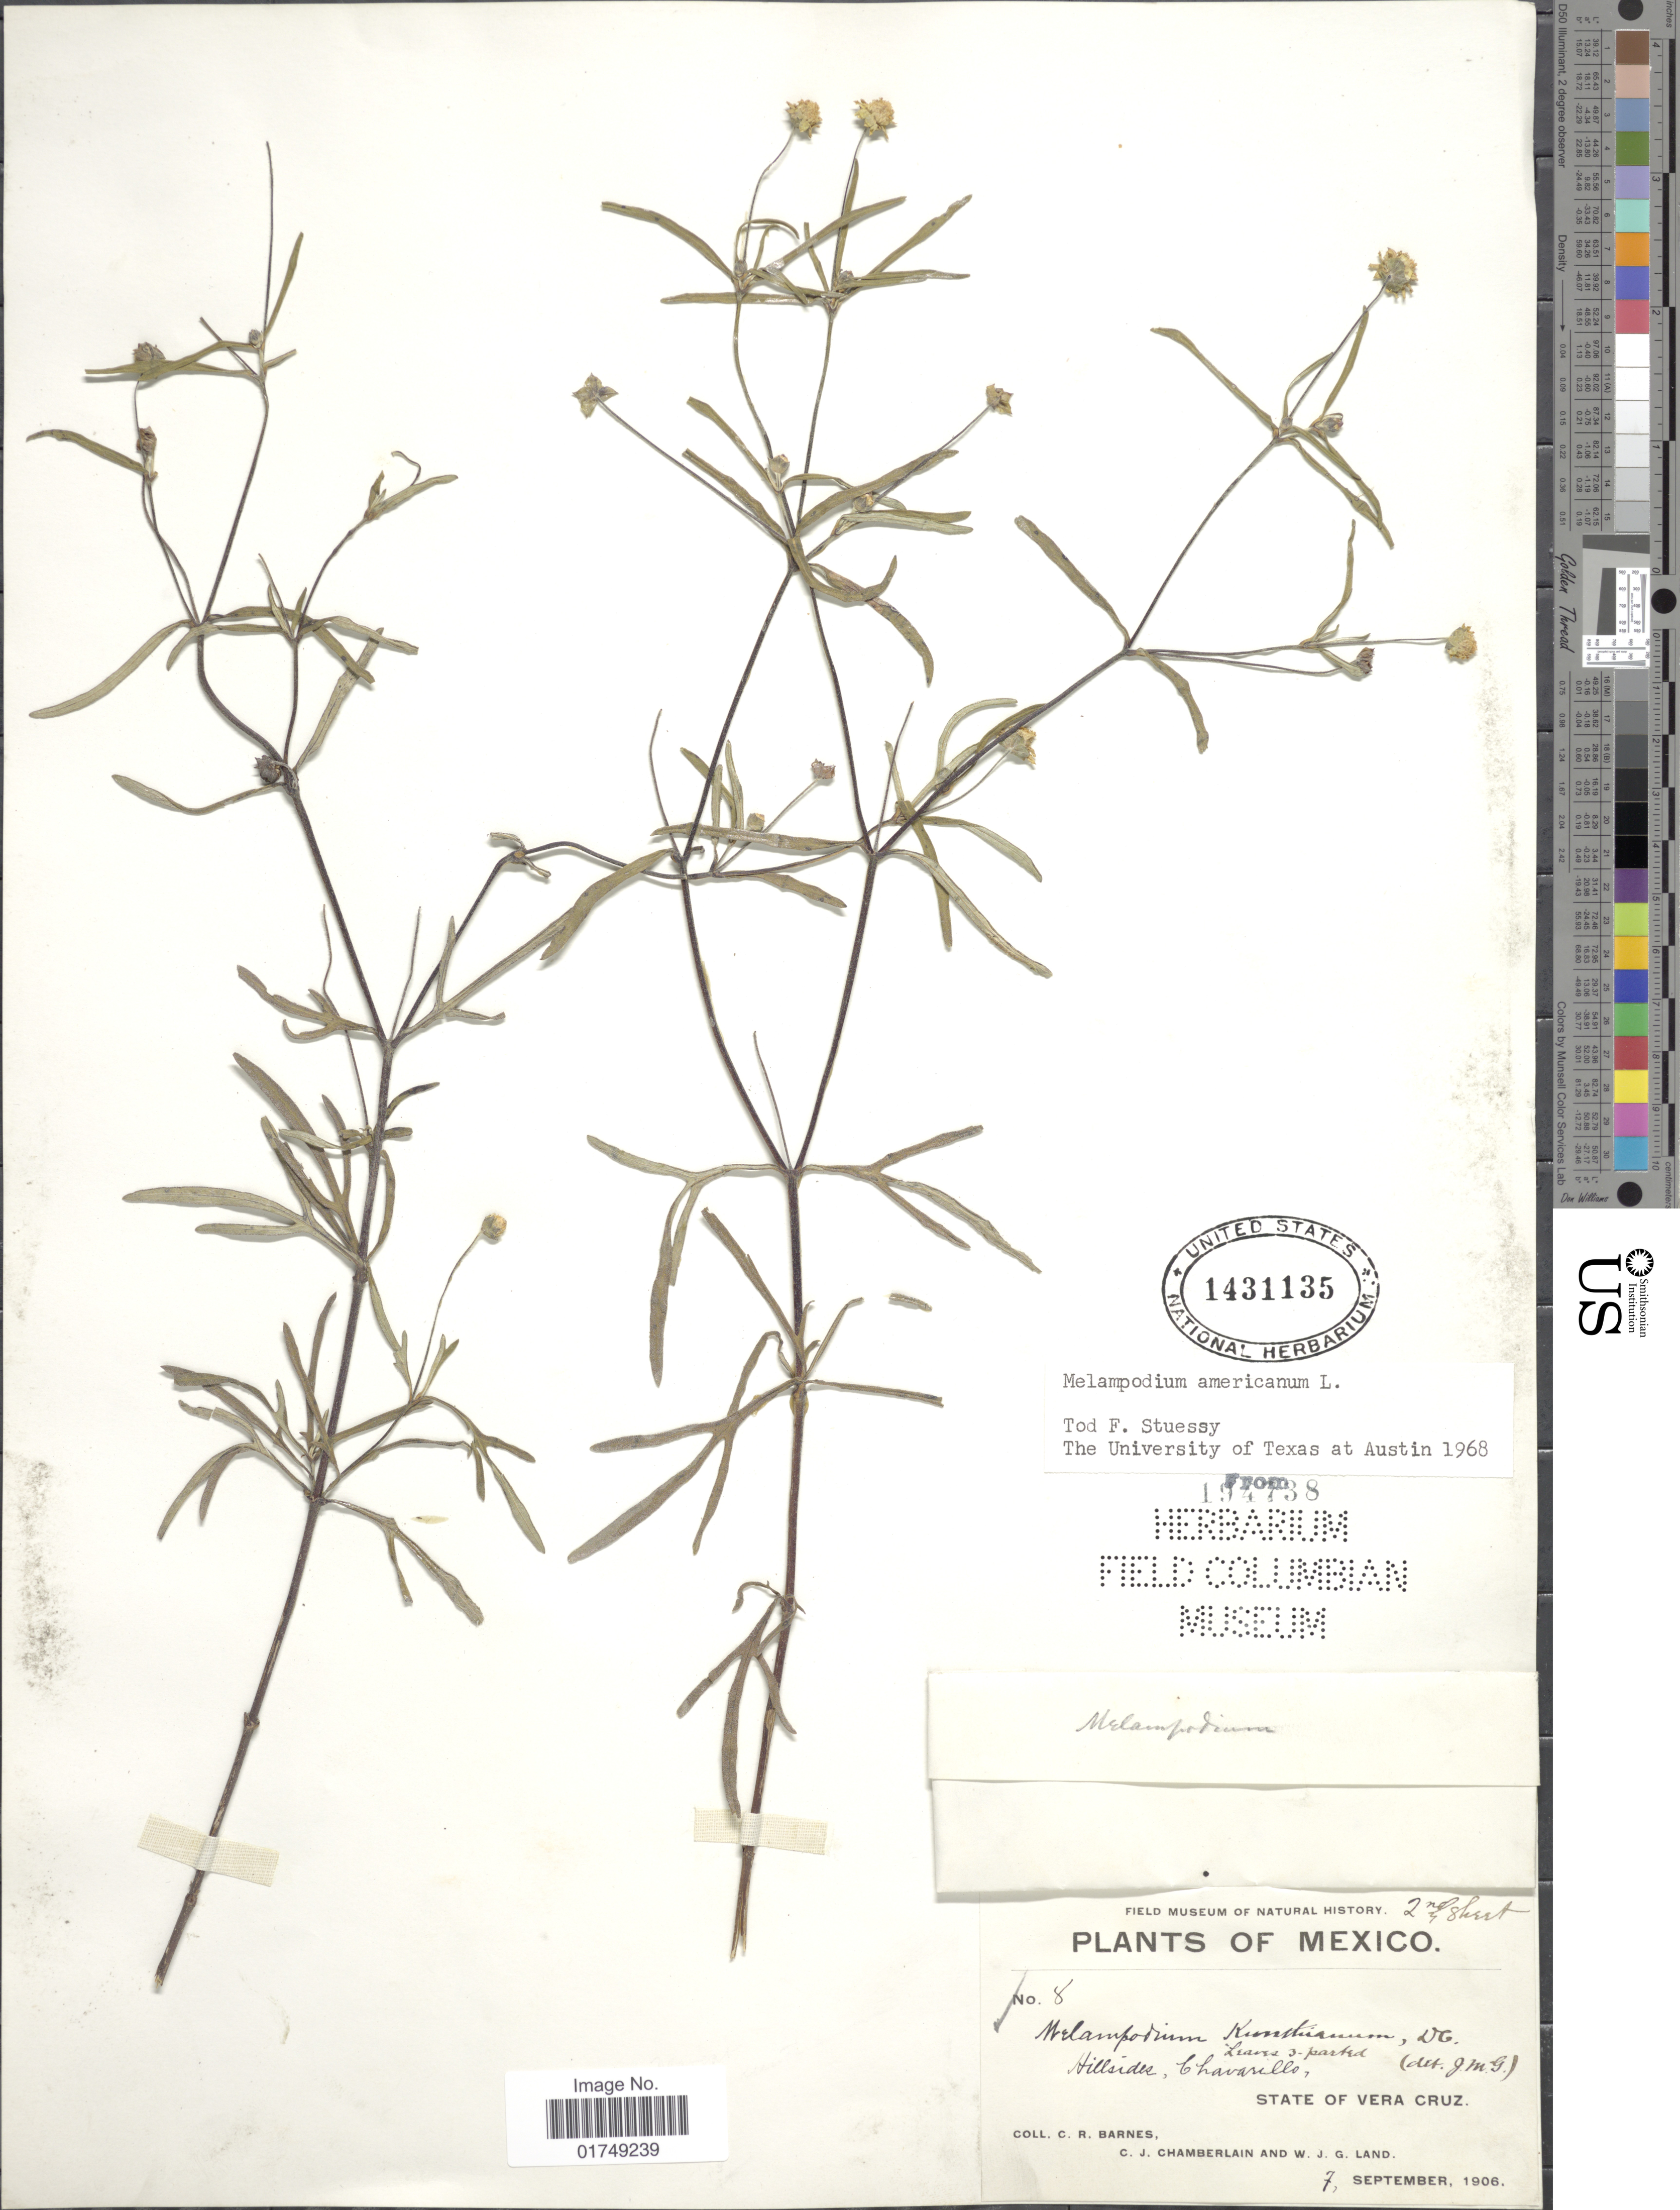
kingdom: Plantae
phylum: Tracheophyta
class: Magnoliopsida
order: Asterales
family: Asteraceae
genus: Melampodium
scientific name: Melampodium americanum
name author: L.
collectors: C. R. Barnes, C. Chamberlain & W. J. G. Land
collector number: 8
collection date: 1906-09-07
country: Mexico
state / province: Veracruz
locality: Chavarillo, State of Vera Cruz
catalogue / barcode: US 1431135